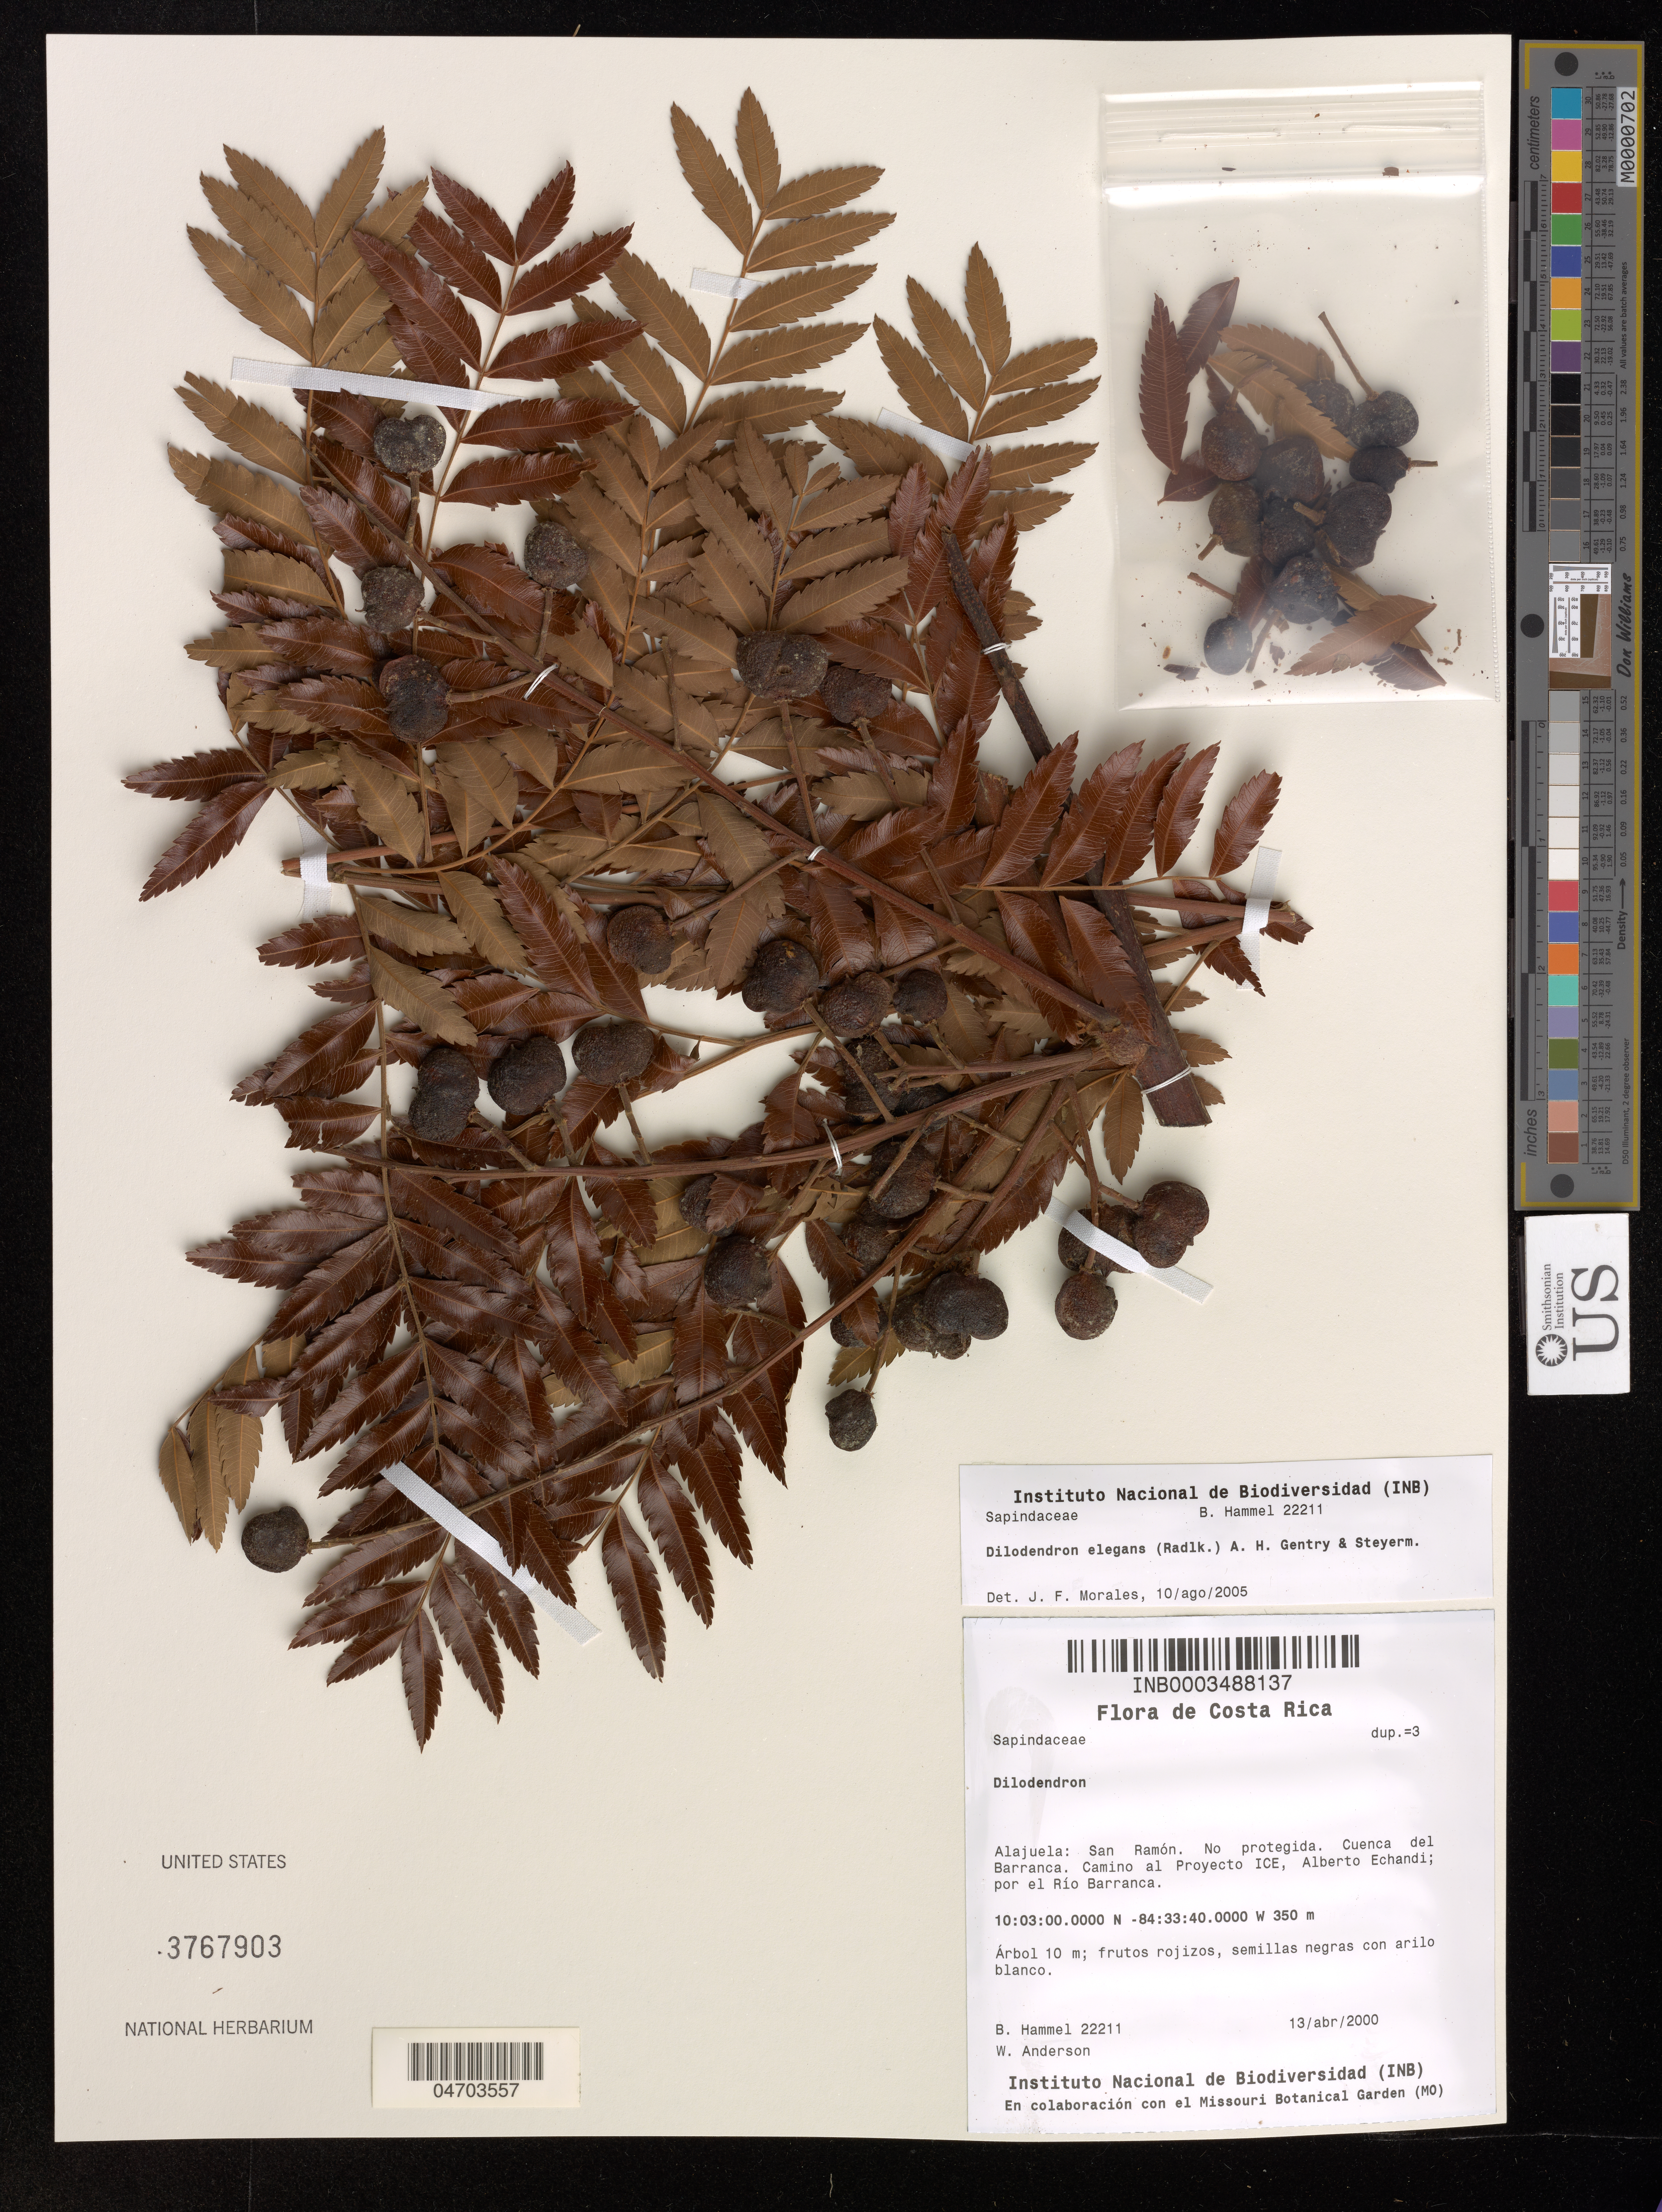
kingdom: Plantae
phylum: Tracheophyta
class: Magnoliopsida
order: Sapindales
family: Sapindaceae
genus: Dilodendron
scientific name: Dilodendron elegans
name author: (Radlk.) A.H. Gentry & Steyerm.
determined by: Morales R., J.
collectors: B. Hammel & W. Anderson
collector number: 22211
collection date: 2000-04-13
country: Costa Rica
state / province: Alajuela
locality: San Ramon. No protegida. Cuenca del Barranca. Camino al Proyecto ICE.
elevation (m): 350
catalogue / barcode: US 3767903